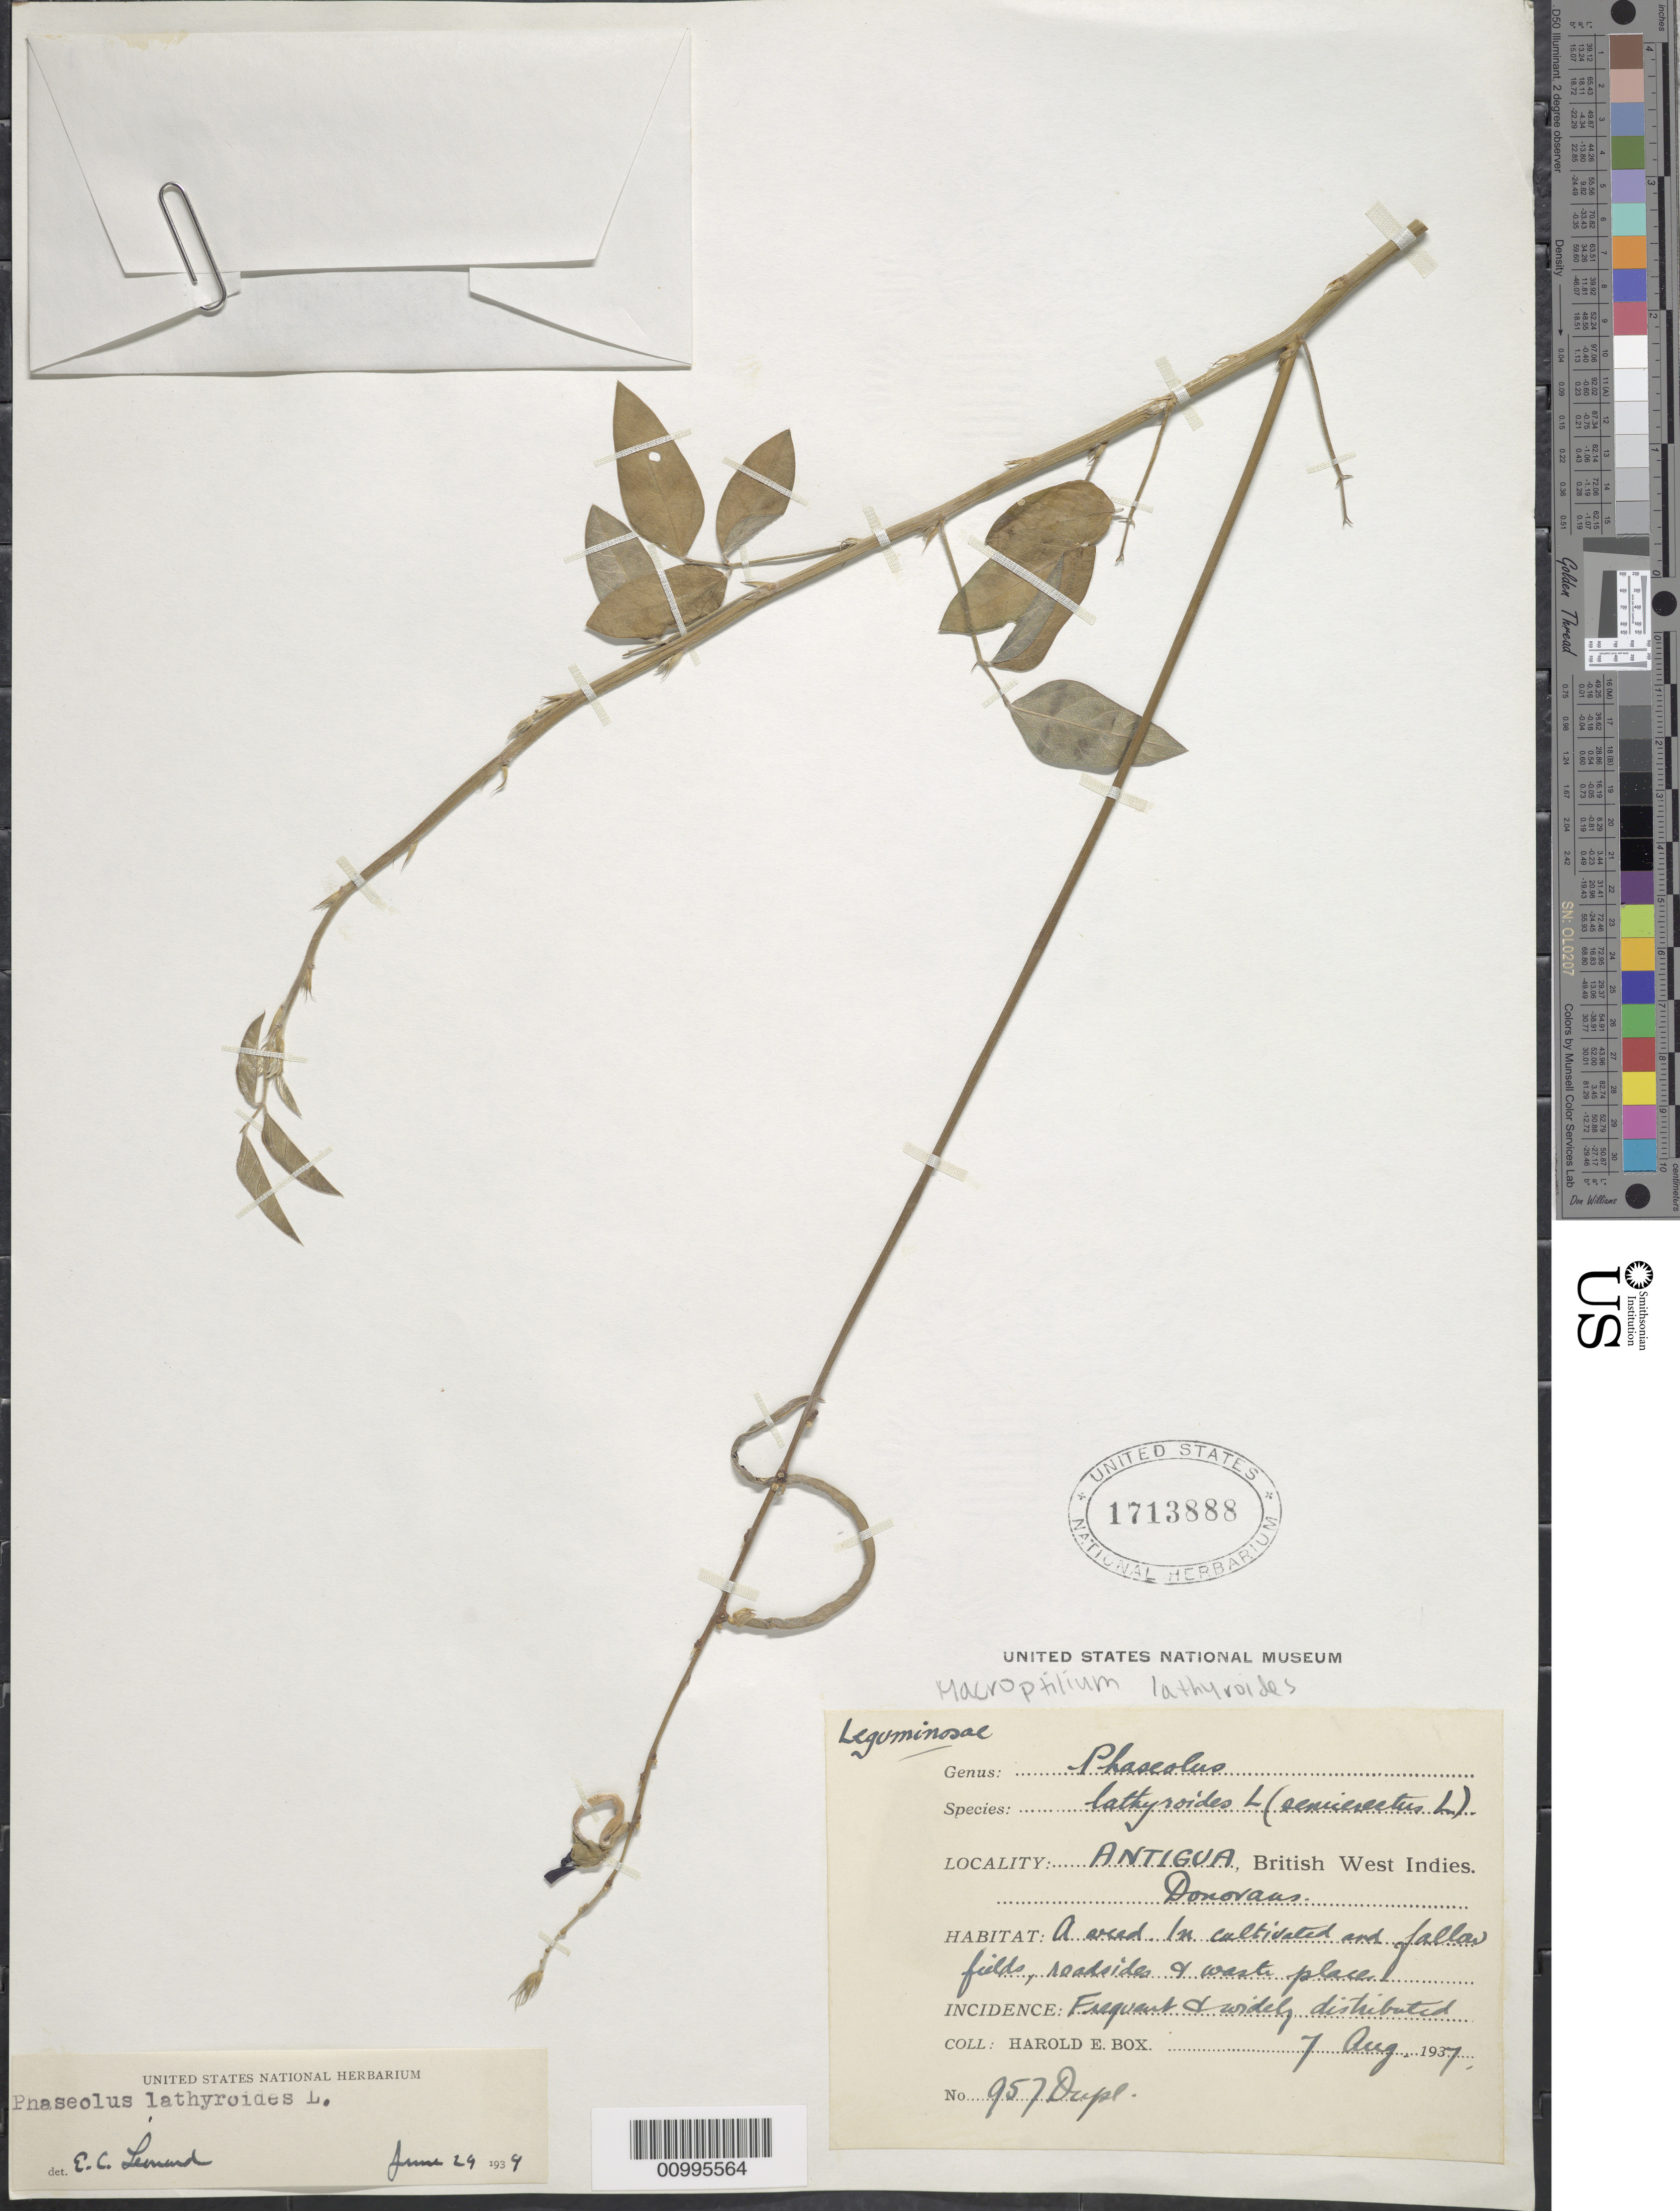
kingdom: Plantae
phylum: Tracheophyta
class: Magnoliopsida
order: Fabales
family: Fabaceae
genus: Macroptilium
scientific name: Macroptilium lathyroides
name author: (L.) Urb.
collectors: H. E. Box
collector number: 957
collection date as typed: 01 Aug 1937 or 07 Aug 1937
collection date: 1937-08-01 or 1937-08-07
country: Antigua and Barbuda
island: Leeward Is.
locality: Follow fields, roadside, and waste place. Frequent and widely distributed. Donovan.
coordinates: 0 N, 0 E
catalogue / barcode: US 1713888